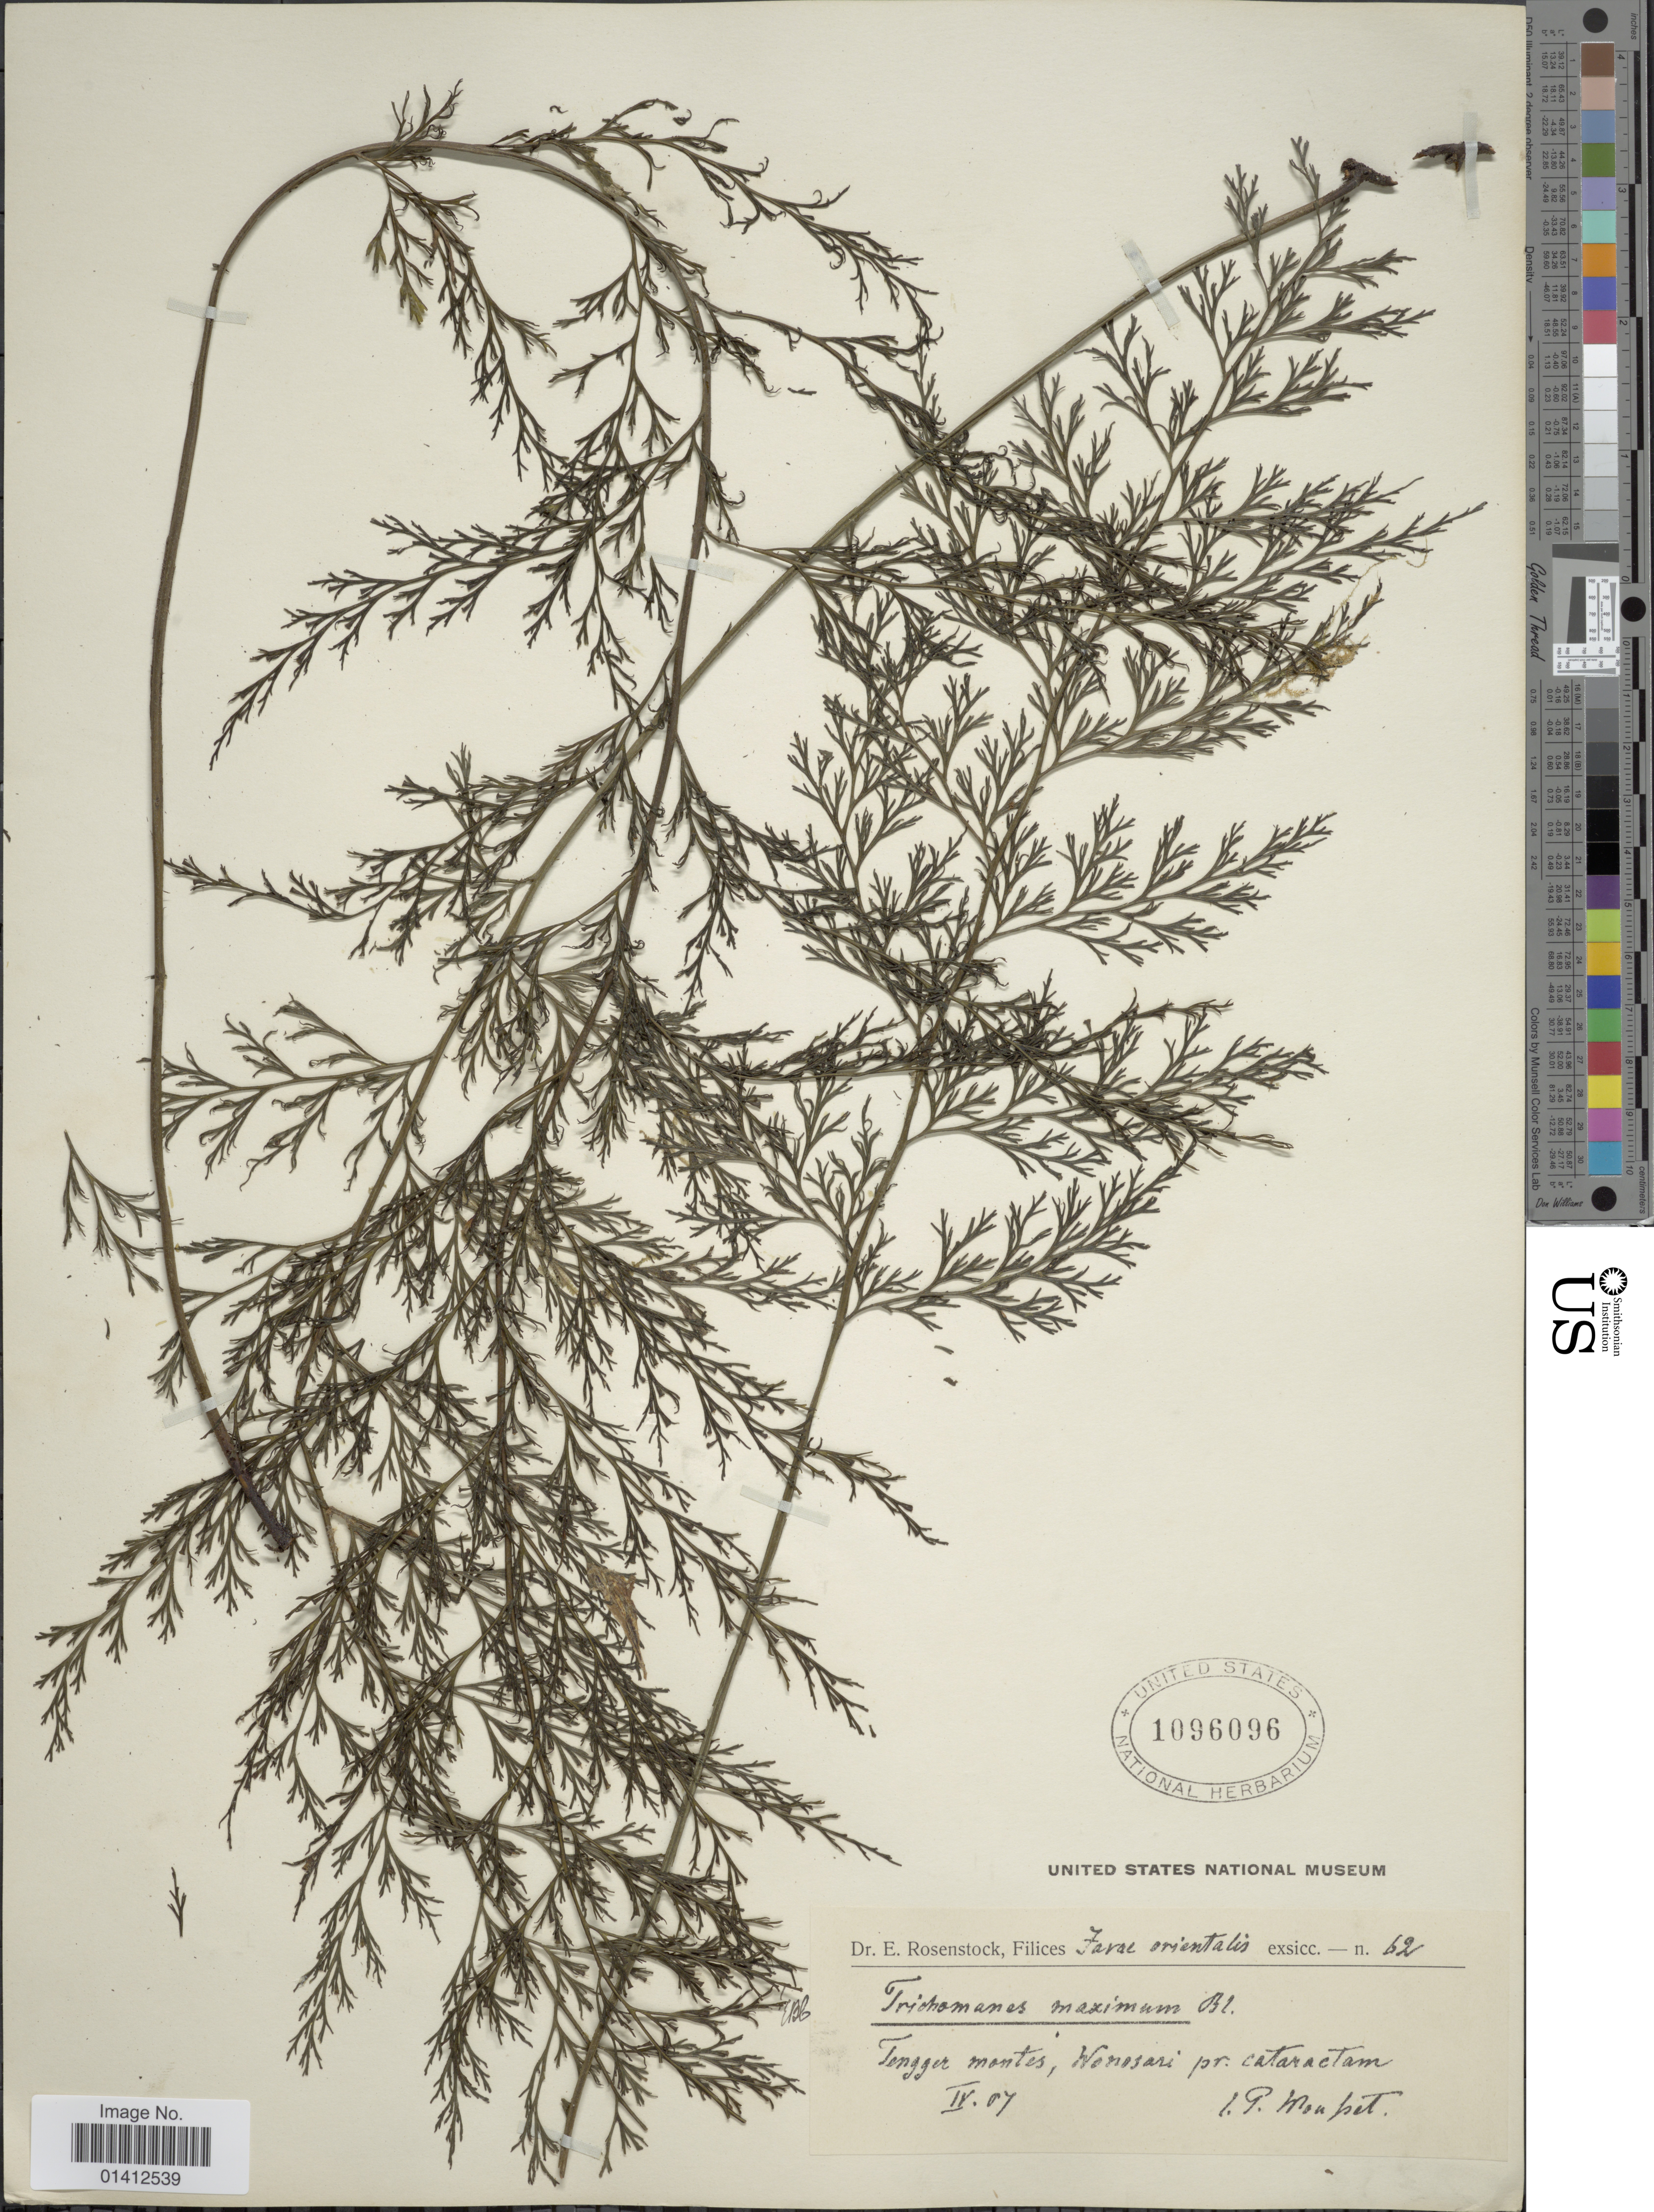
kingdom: Plantae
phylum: Tracheophyta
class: Polypodiopsida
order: Hymenophyllales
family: Hymenophyllaceae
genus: Vandenboschia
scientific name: Vandenboschia maxima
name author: (Blume) Copel.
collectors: J. Mousset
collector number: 62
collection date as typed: Transcribed d/m/y: /4/7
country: Indonesia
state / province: Java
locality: Tengger montes, Wonosari pr cataracton [interpreted]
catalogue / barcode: US 1096096